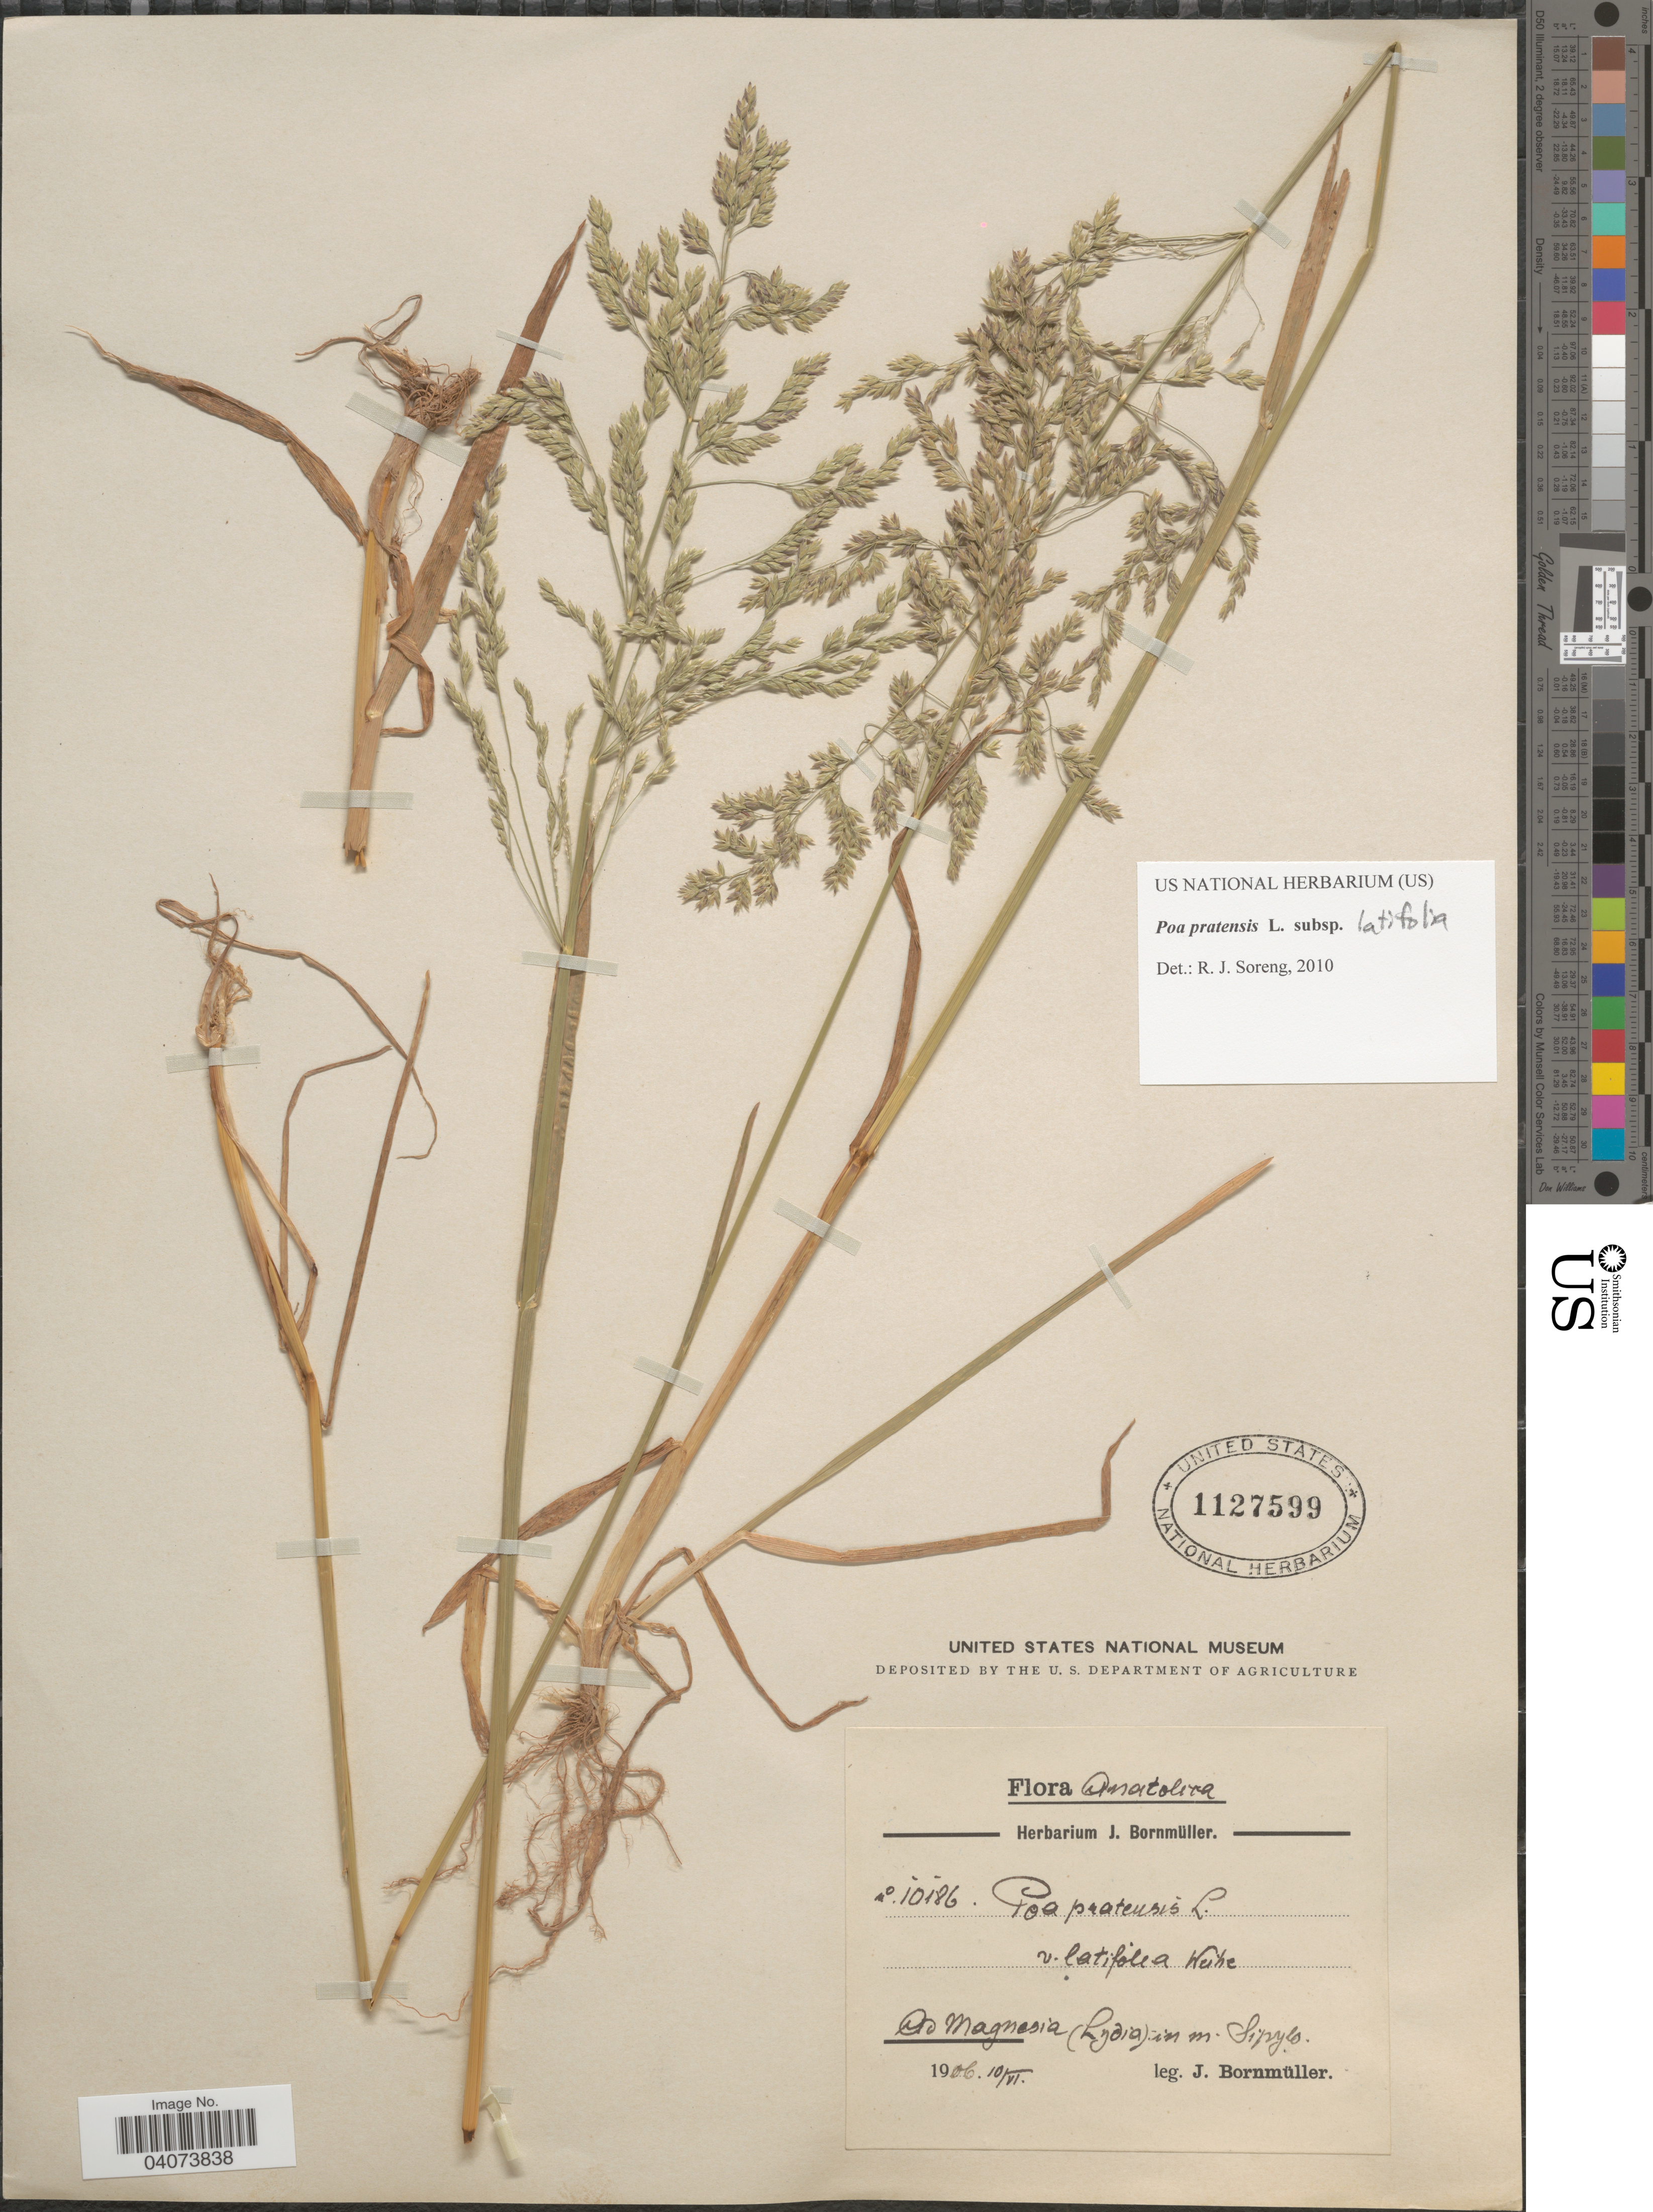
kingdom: Plantae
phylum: Tracheophyta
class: Liliopsida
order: Poales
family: Poaceae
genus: Poa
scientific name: Poa pratensis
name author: L.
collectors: J. Bornmüller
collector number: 10186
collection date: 1906-06-10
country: Turkey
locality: Anatolica. Ad Magnesia (Lydia) in m. Sipyls.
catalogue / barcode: US 1127599